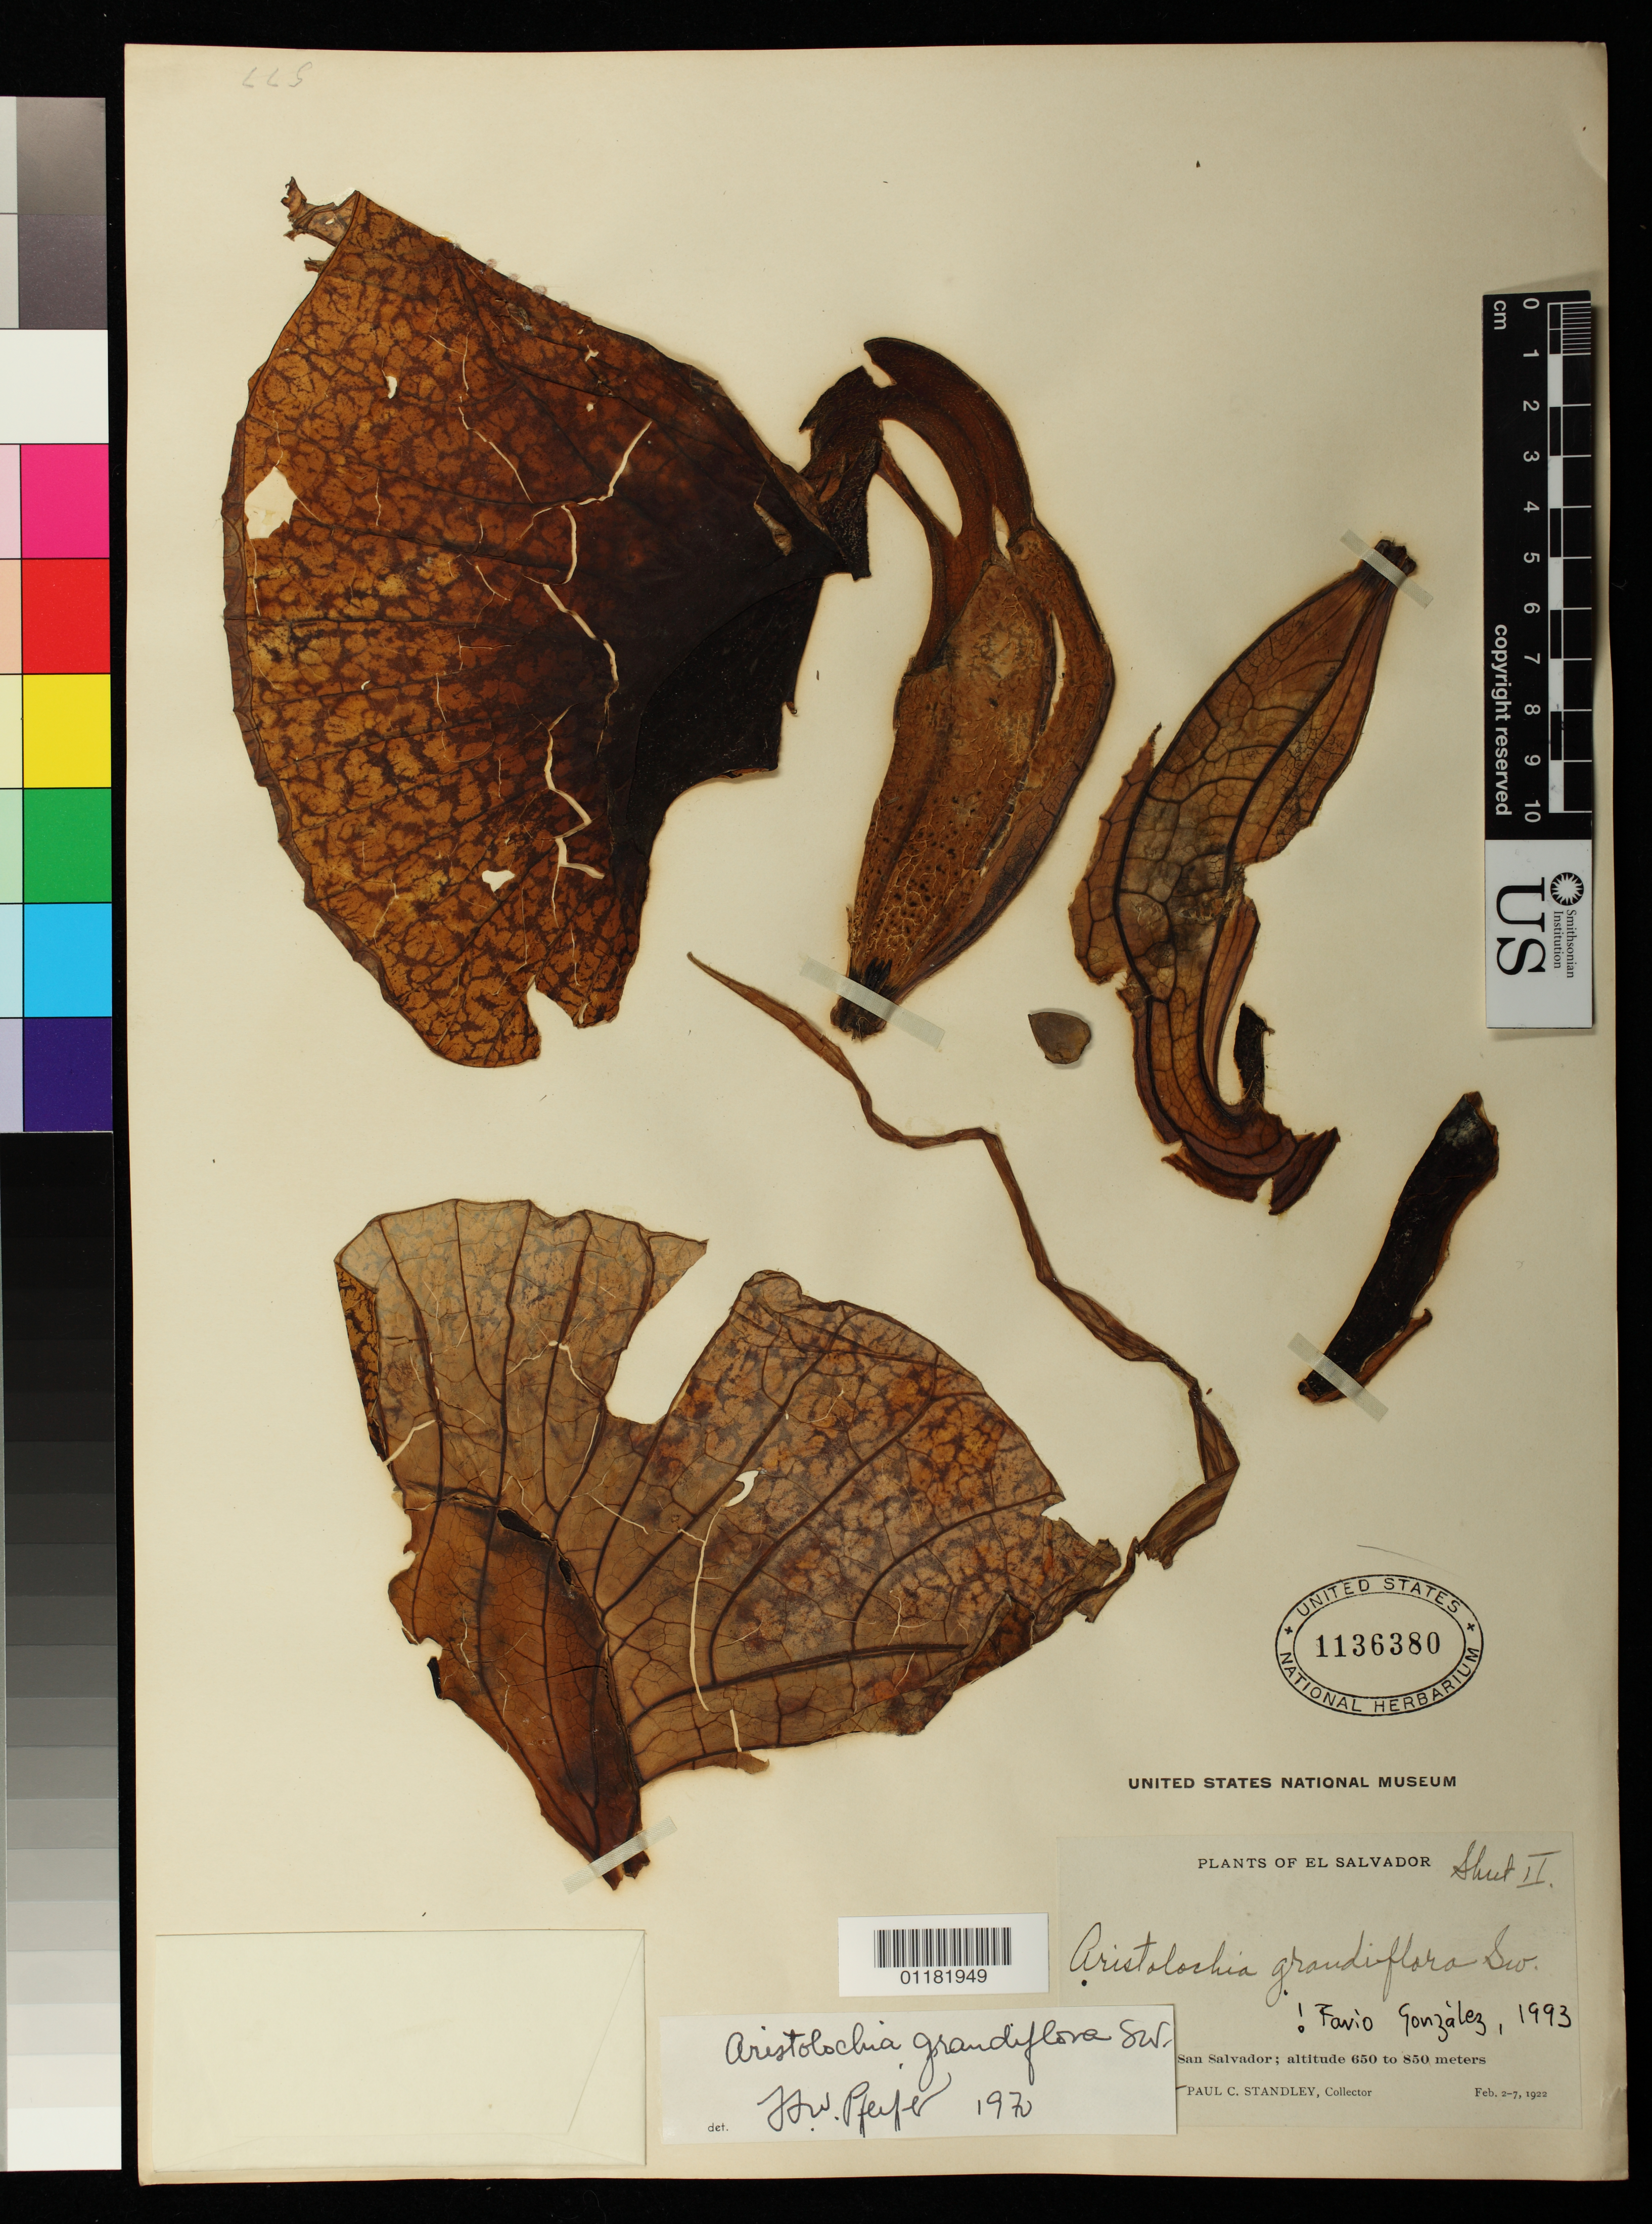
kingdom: Plantae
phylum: Tracheophyta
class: Magnoliopsida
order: Piperales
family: Aristolochiaceae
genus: Aristolochia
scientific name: Aristolochia grandiflora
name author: Sw.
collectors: P. C. Standley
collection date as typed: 02 Feb 1922 to 07 Feb 1922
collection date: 1922-02-02/1922-02-07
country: El Salvador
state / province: San Salvador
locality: Vicinity of San Salvador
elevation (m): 650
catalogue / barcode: US 1136380